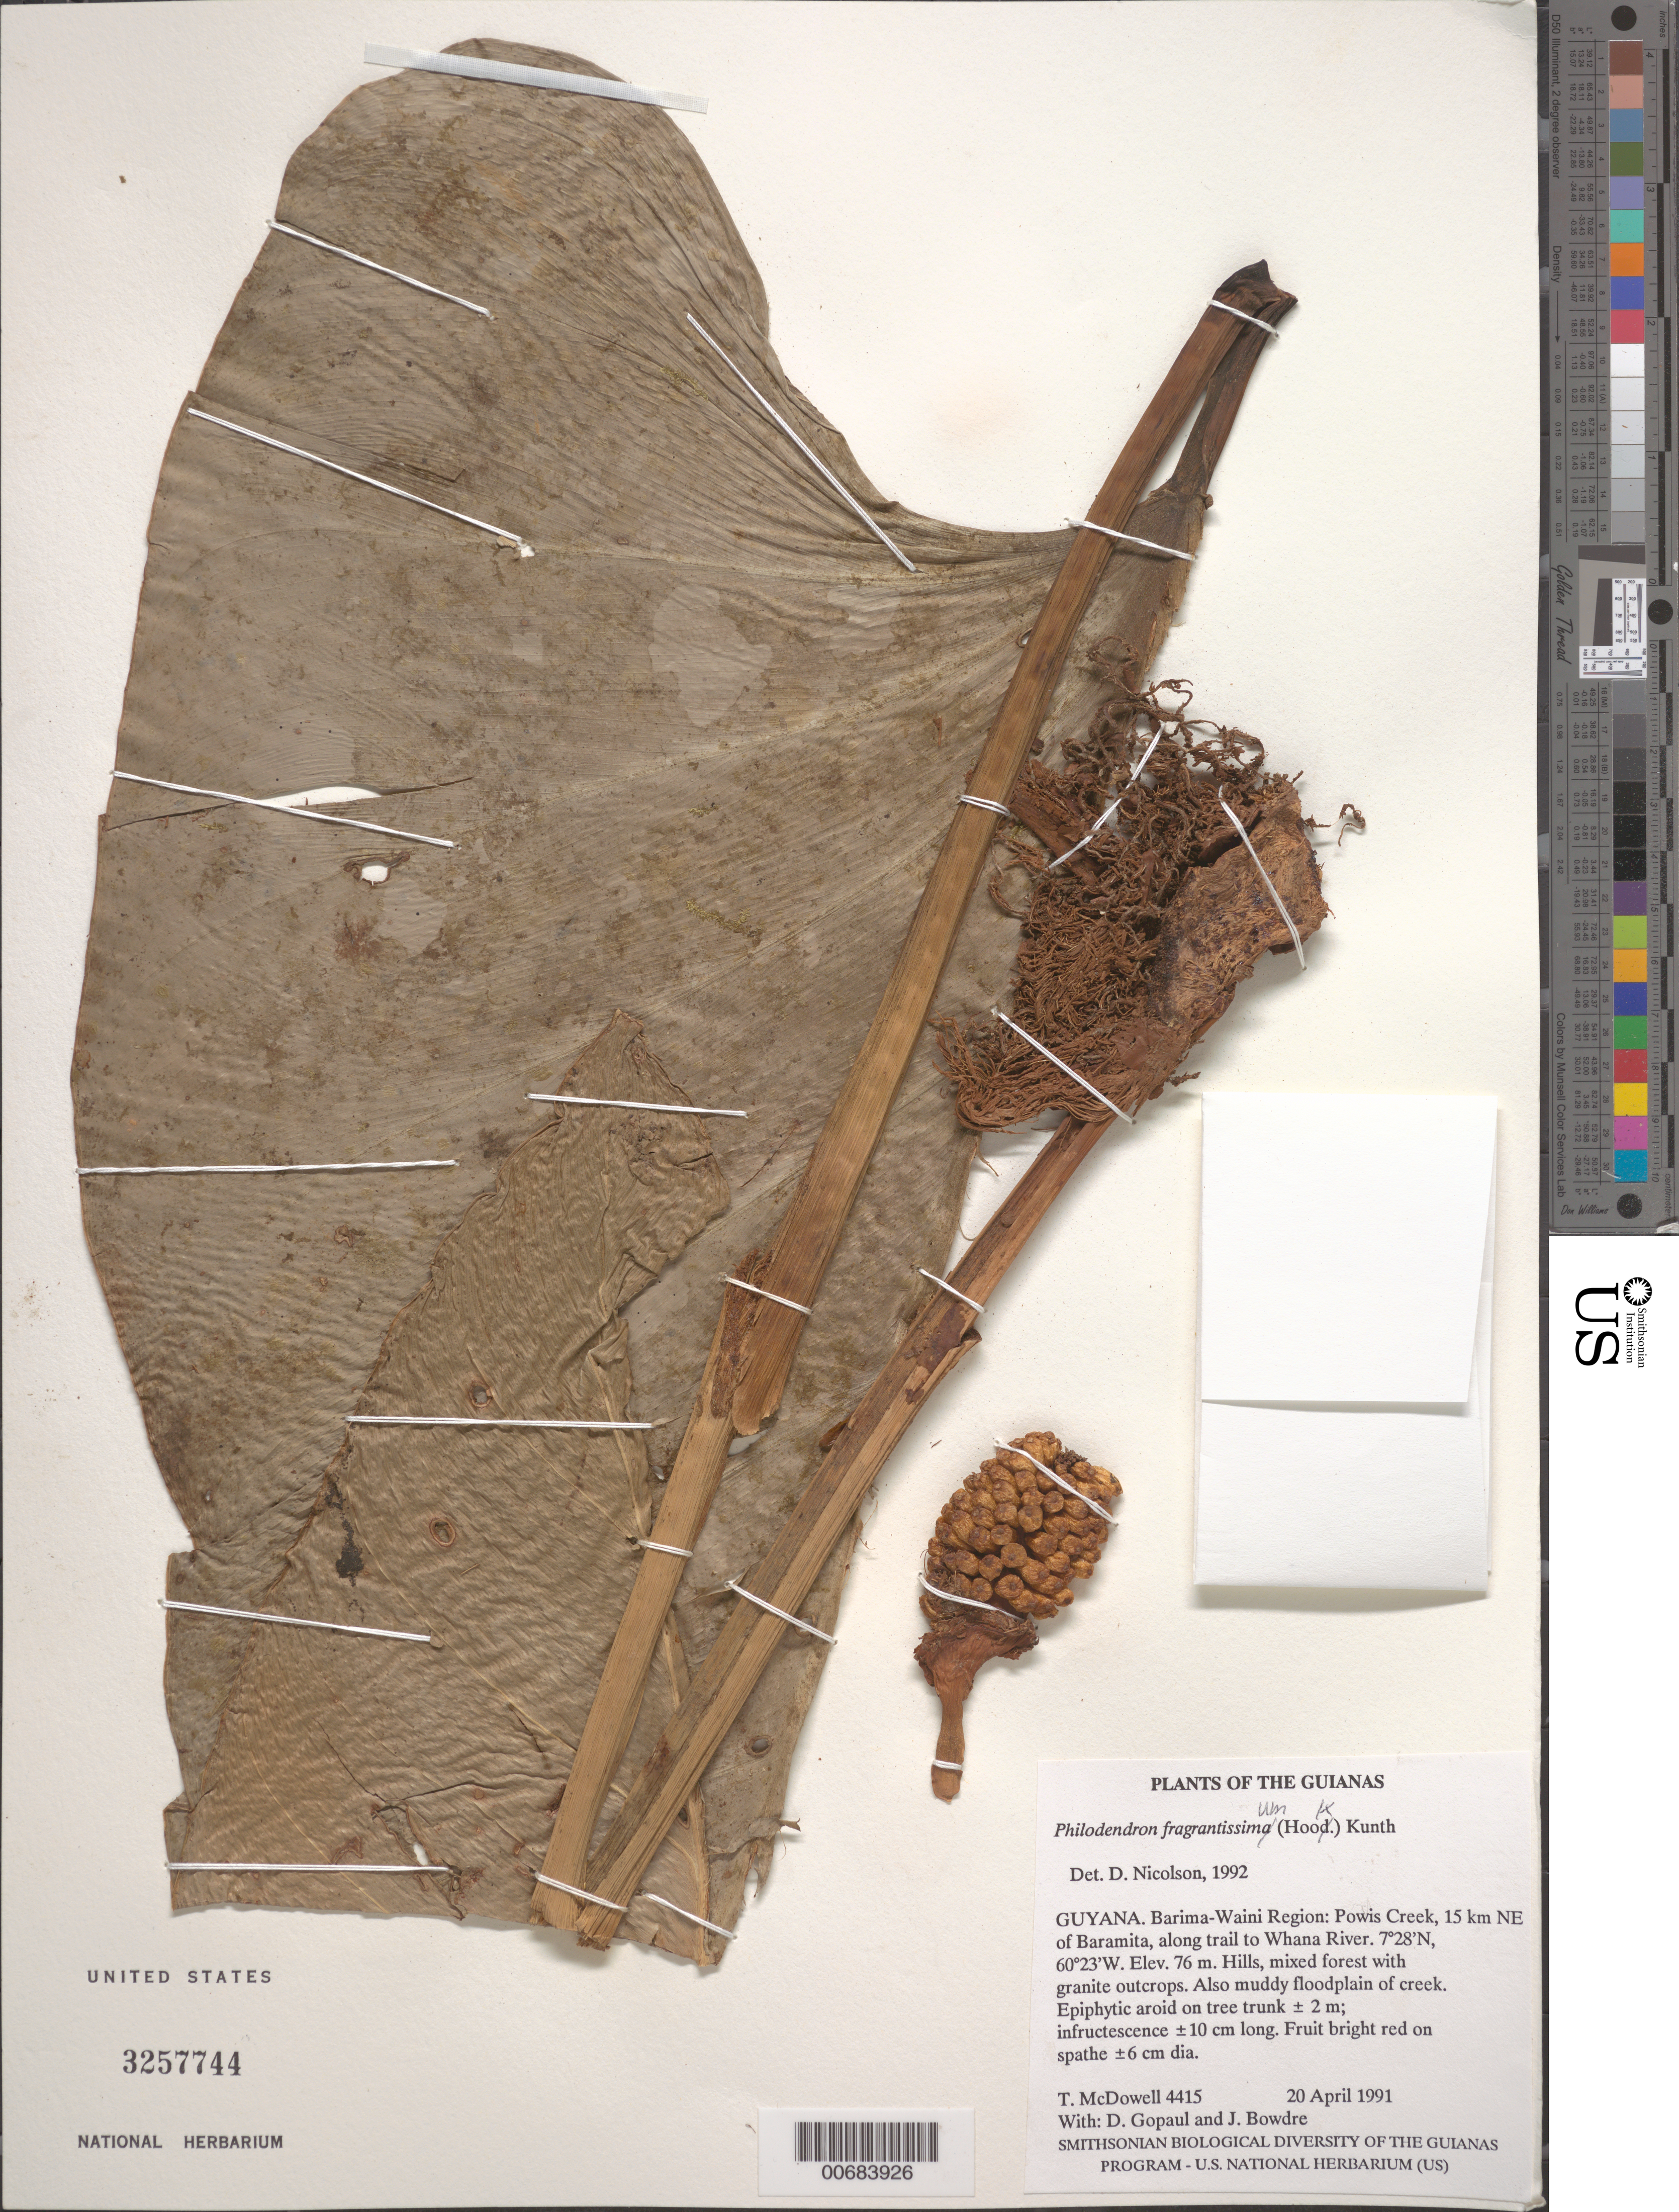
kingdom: Plantae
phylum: Tracheophyta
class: Liliopsida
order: Alismatales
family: Araceae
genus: Philodendron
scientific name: Philodendron fragrantissimum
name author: (G. Don) Kunth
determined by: Nicolson, Dan H.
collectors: T. McDowell, D. Gopaul & J. Bowdre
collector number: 4415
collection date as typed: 20 April 1991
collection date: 1991-04-20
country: Guyana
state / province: Barima-Waini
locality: Powis Creek, 15 km NE of Baramita, along trail to Whana River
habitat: Hills, mixed forest with granite outcrops. Also muddy floodplain of creek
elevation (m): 76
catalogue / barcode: US 3257744